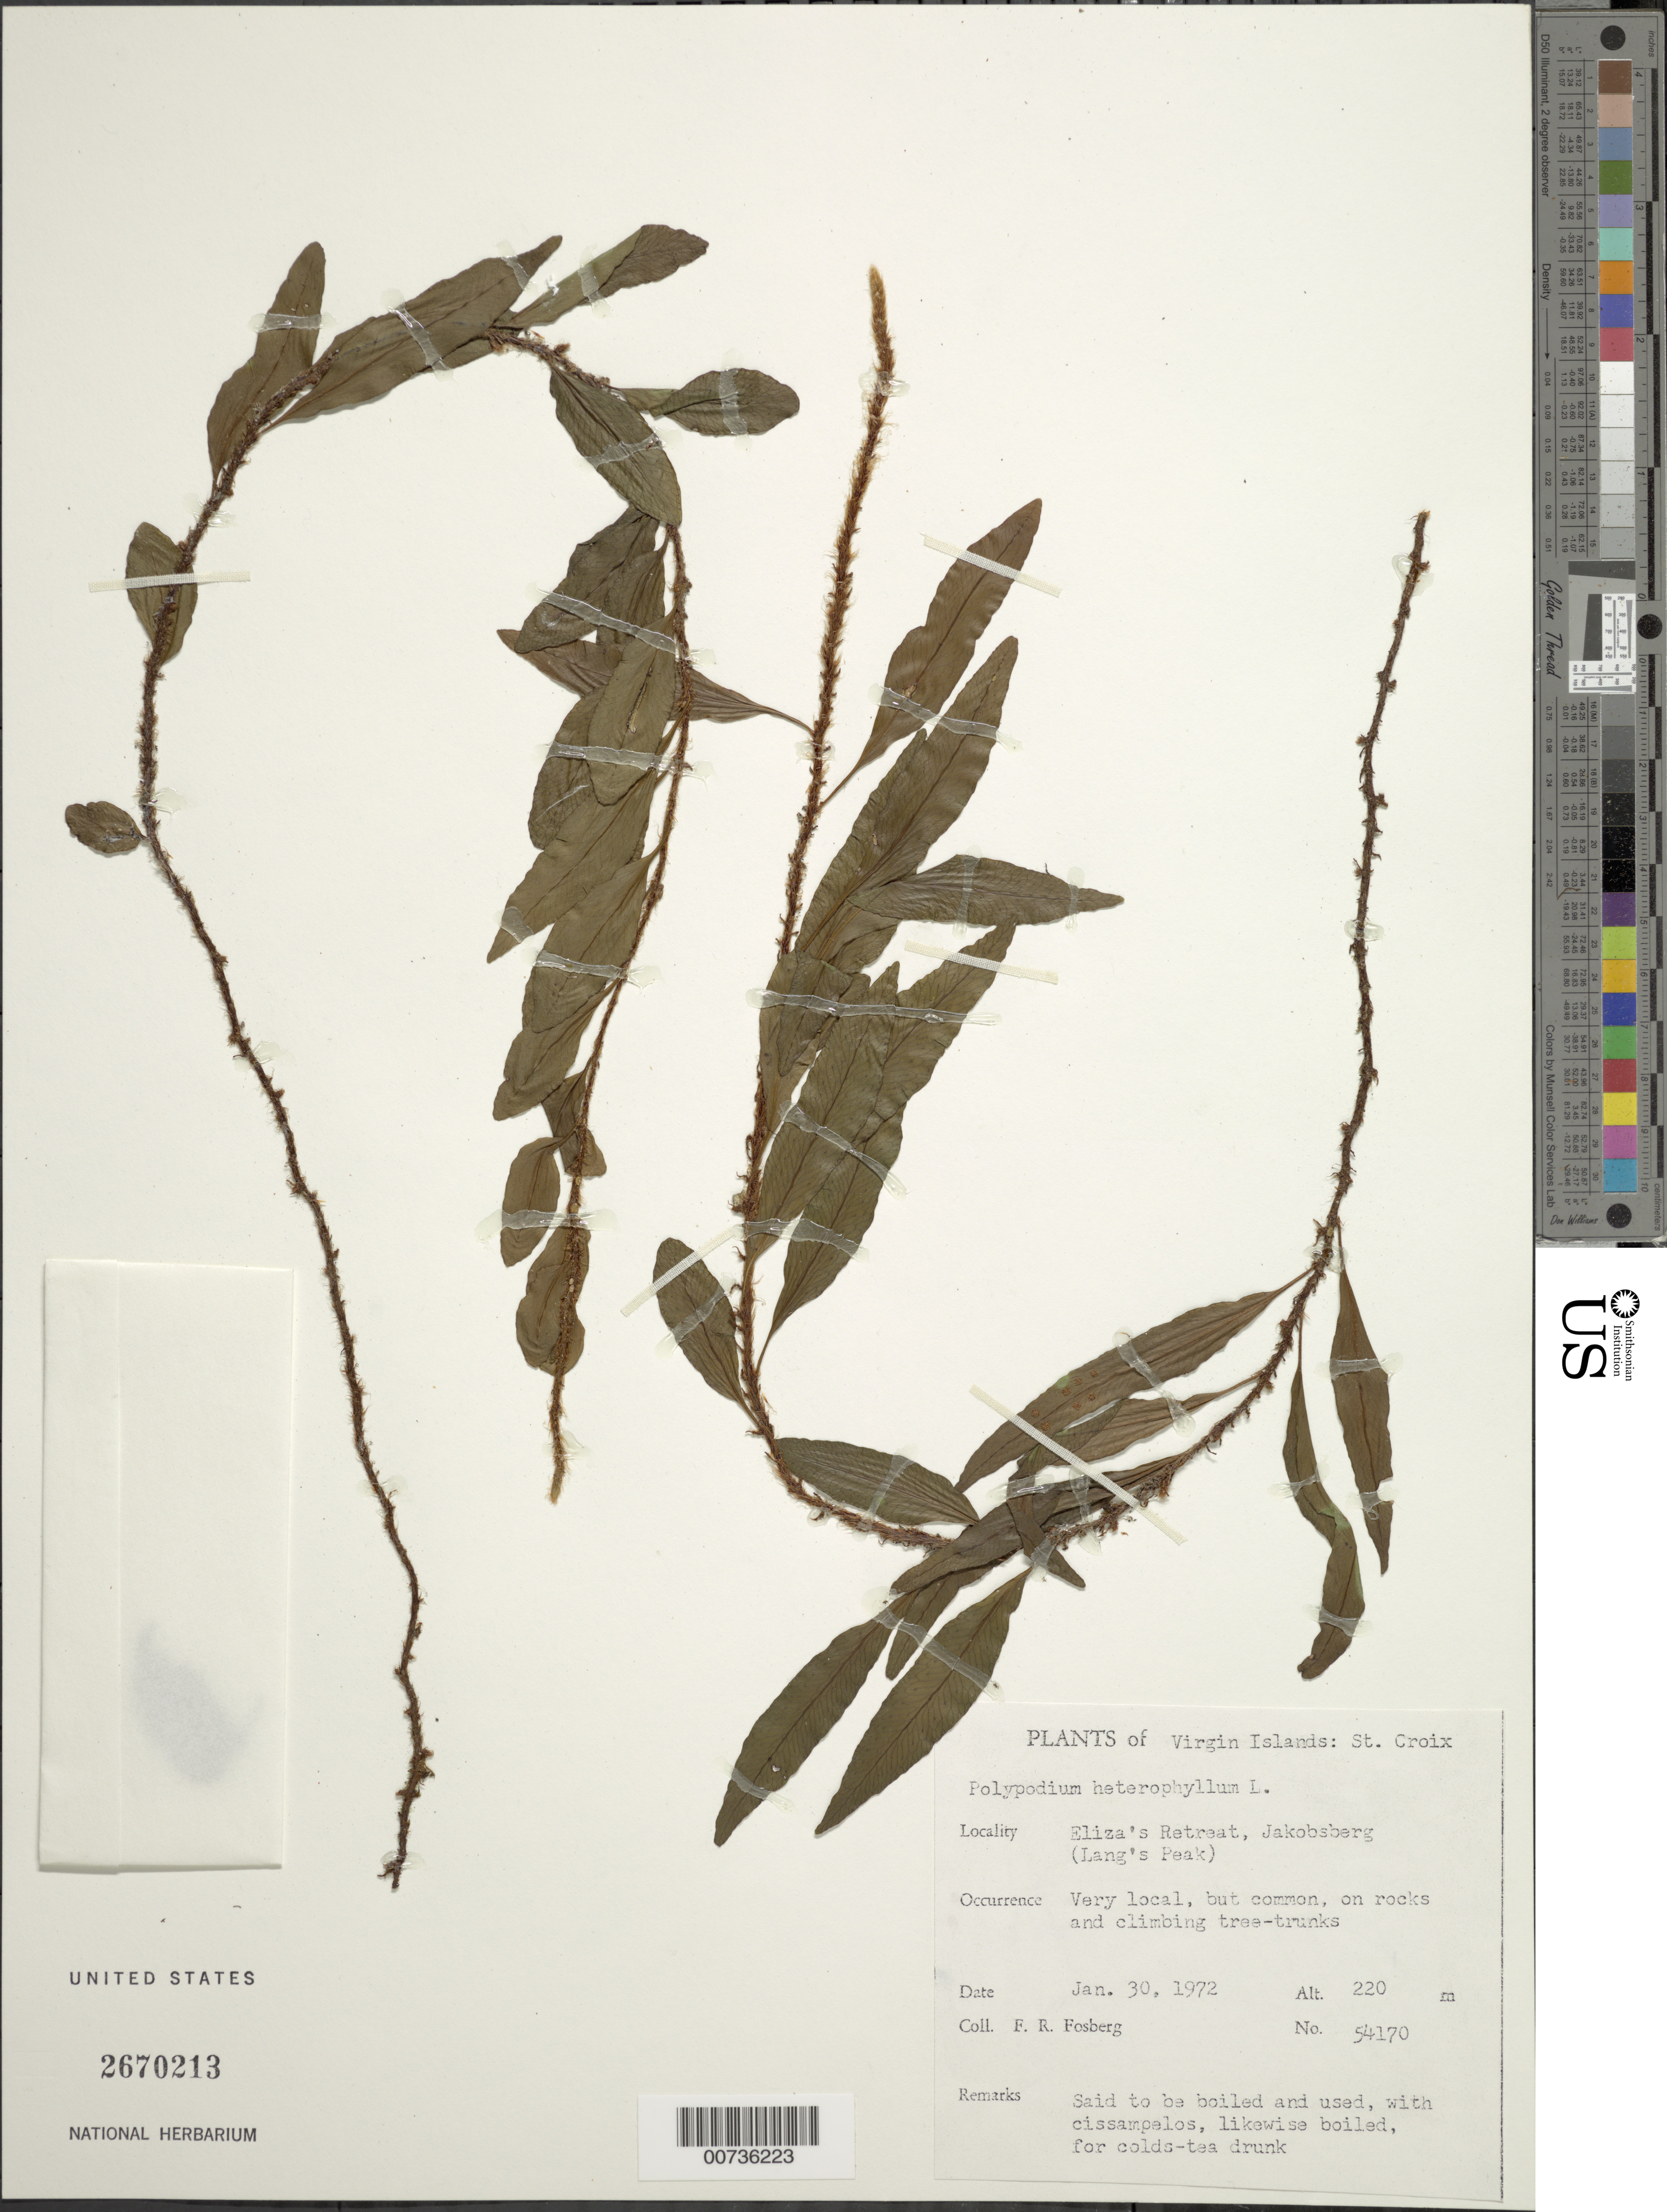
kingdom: Plantae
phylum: Tracheophyta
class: Polypodiopsida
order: Polypodiales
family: Polypodiaceae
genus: Microgramma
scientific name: Microgramma heterophylla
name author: (L.) Wherry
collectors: F. R. Fosberg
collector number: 54170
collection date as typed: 30 Jan 1972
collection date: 1972-01-30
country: U.S. Virgin Islands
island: St. Croix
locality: Eliza's Retreat, Jakobsberg (Lang's Peak)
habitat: Very local, but common, on rocks and climbing tree-trunks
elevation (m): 220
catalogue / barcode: US 2670213